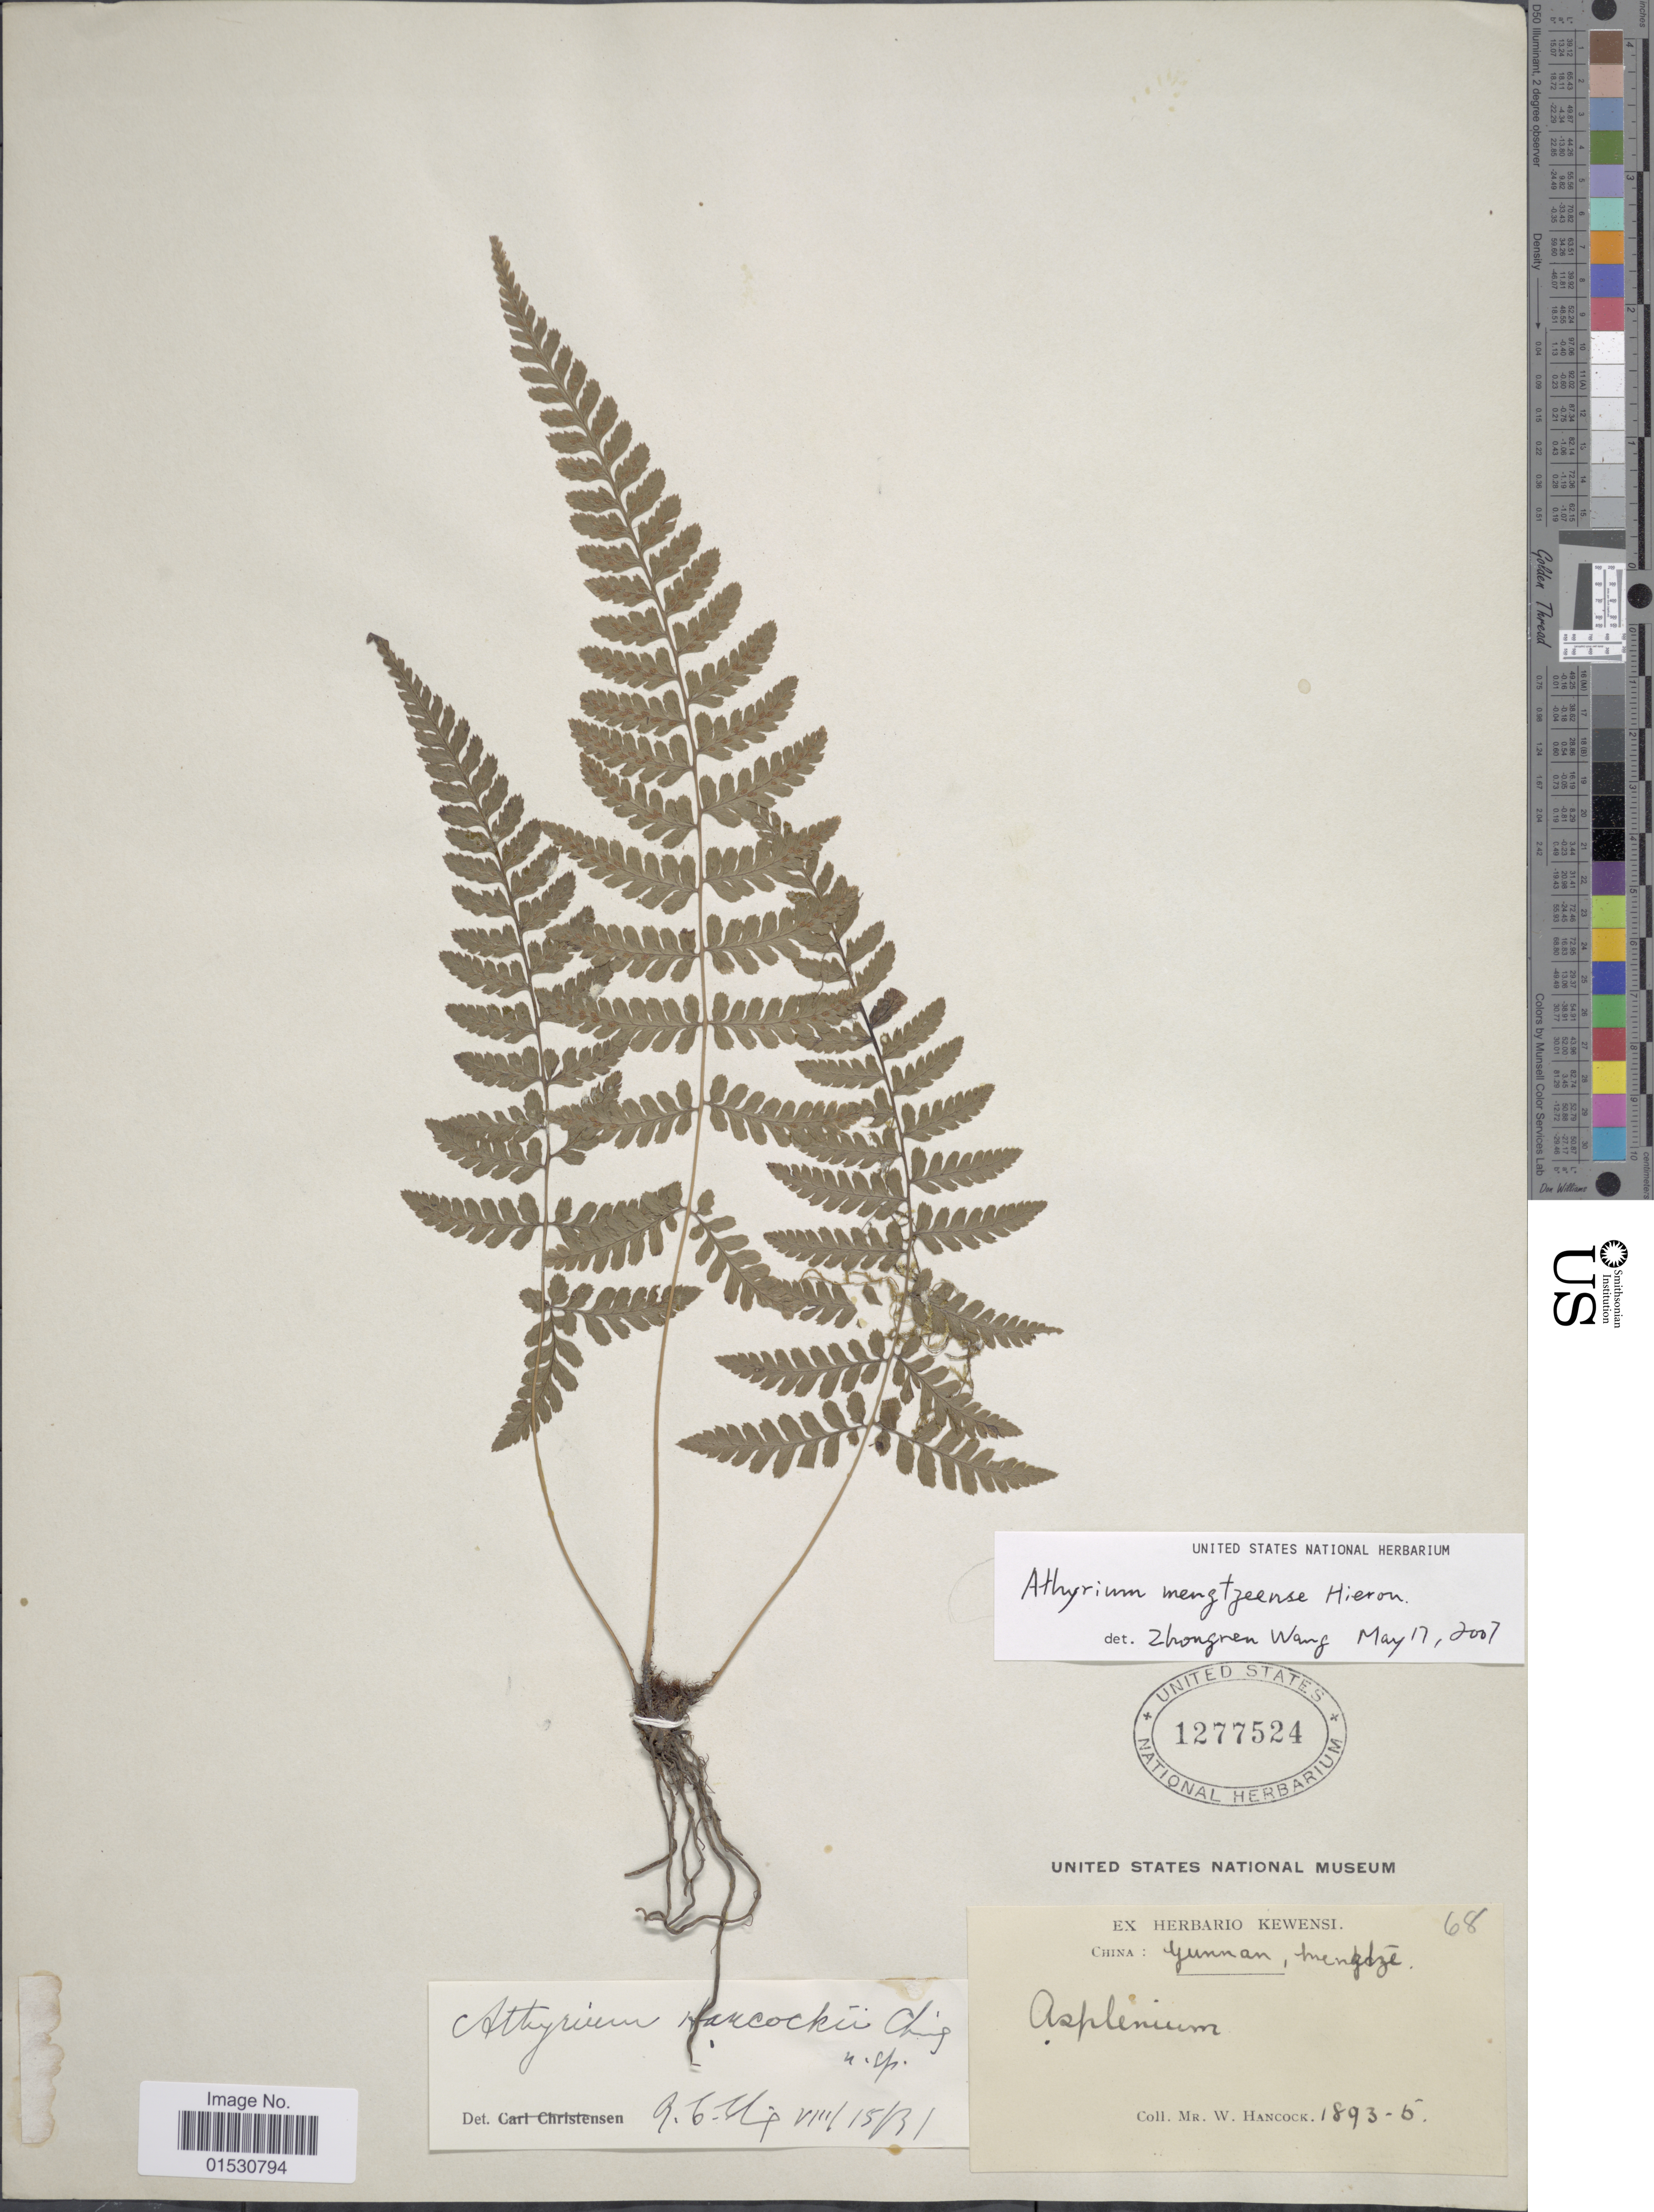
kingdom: Plantae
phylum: Tracheophyta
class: Polypodiopsida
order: Polypodiales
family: Athyriaceae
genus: Athyrium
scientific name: Athyrium mengtzeense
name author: Hieron.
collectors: W. Hancock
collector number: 68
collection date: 1893/1895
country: China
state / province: Yunnan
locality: Mengtze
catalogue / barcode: US 1277524